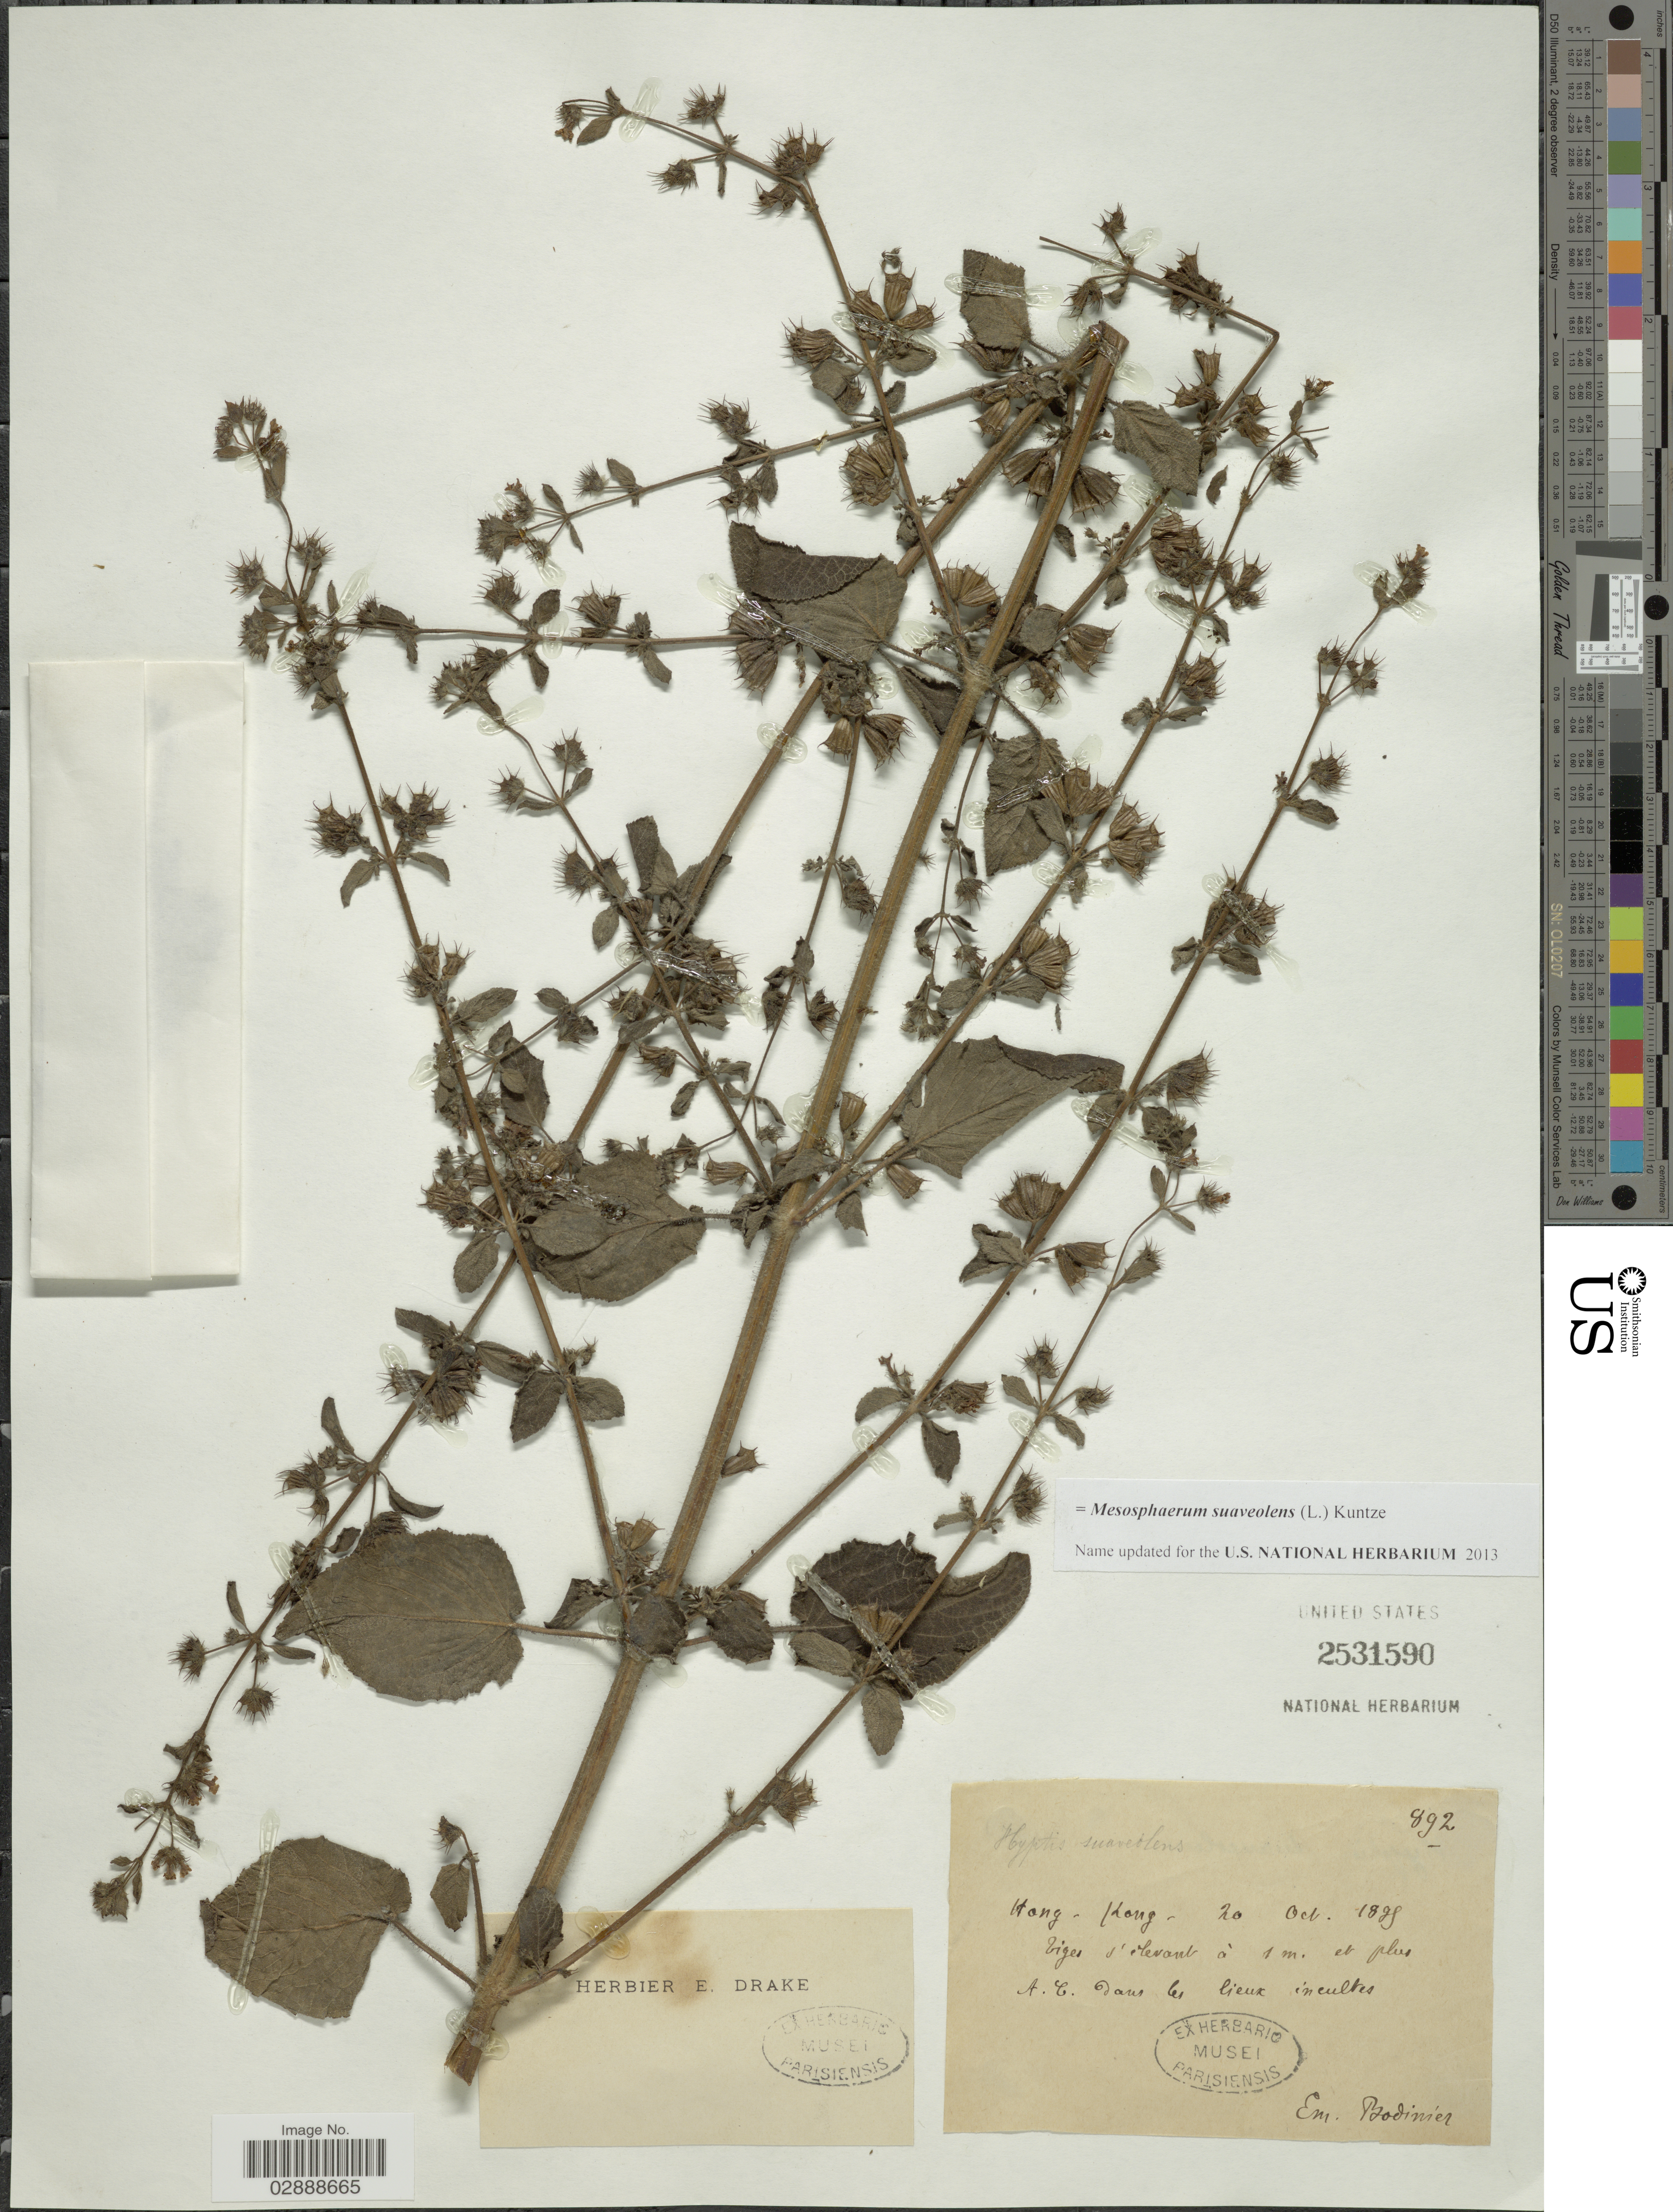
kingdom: Plantae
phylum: Tracheophyta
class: Magnoliopsida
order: Lamiales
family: Lamiaceae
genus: Mesosphaerum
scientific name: Mesosphaerum suaveolens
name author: (L.) Kuntze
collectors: E. Bodinier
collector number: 892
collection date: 1895-10-20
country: China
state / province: Hong Kong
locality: A.C. dans les lieux in cultes.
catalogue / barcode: US 2531590